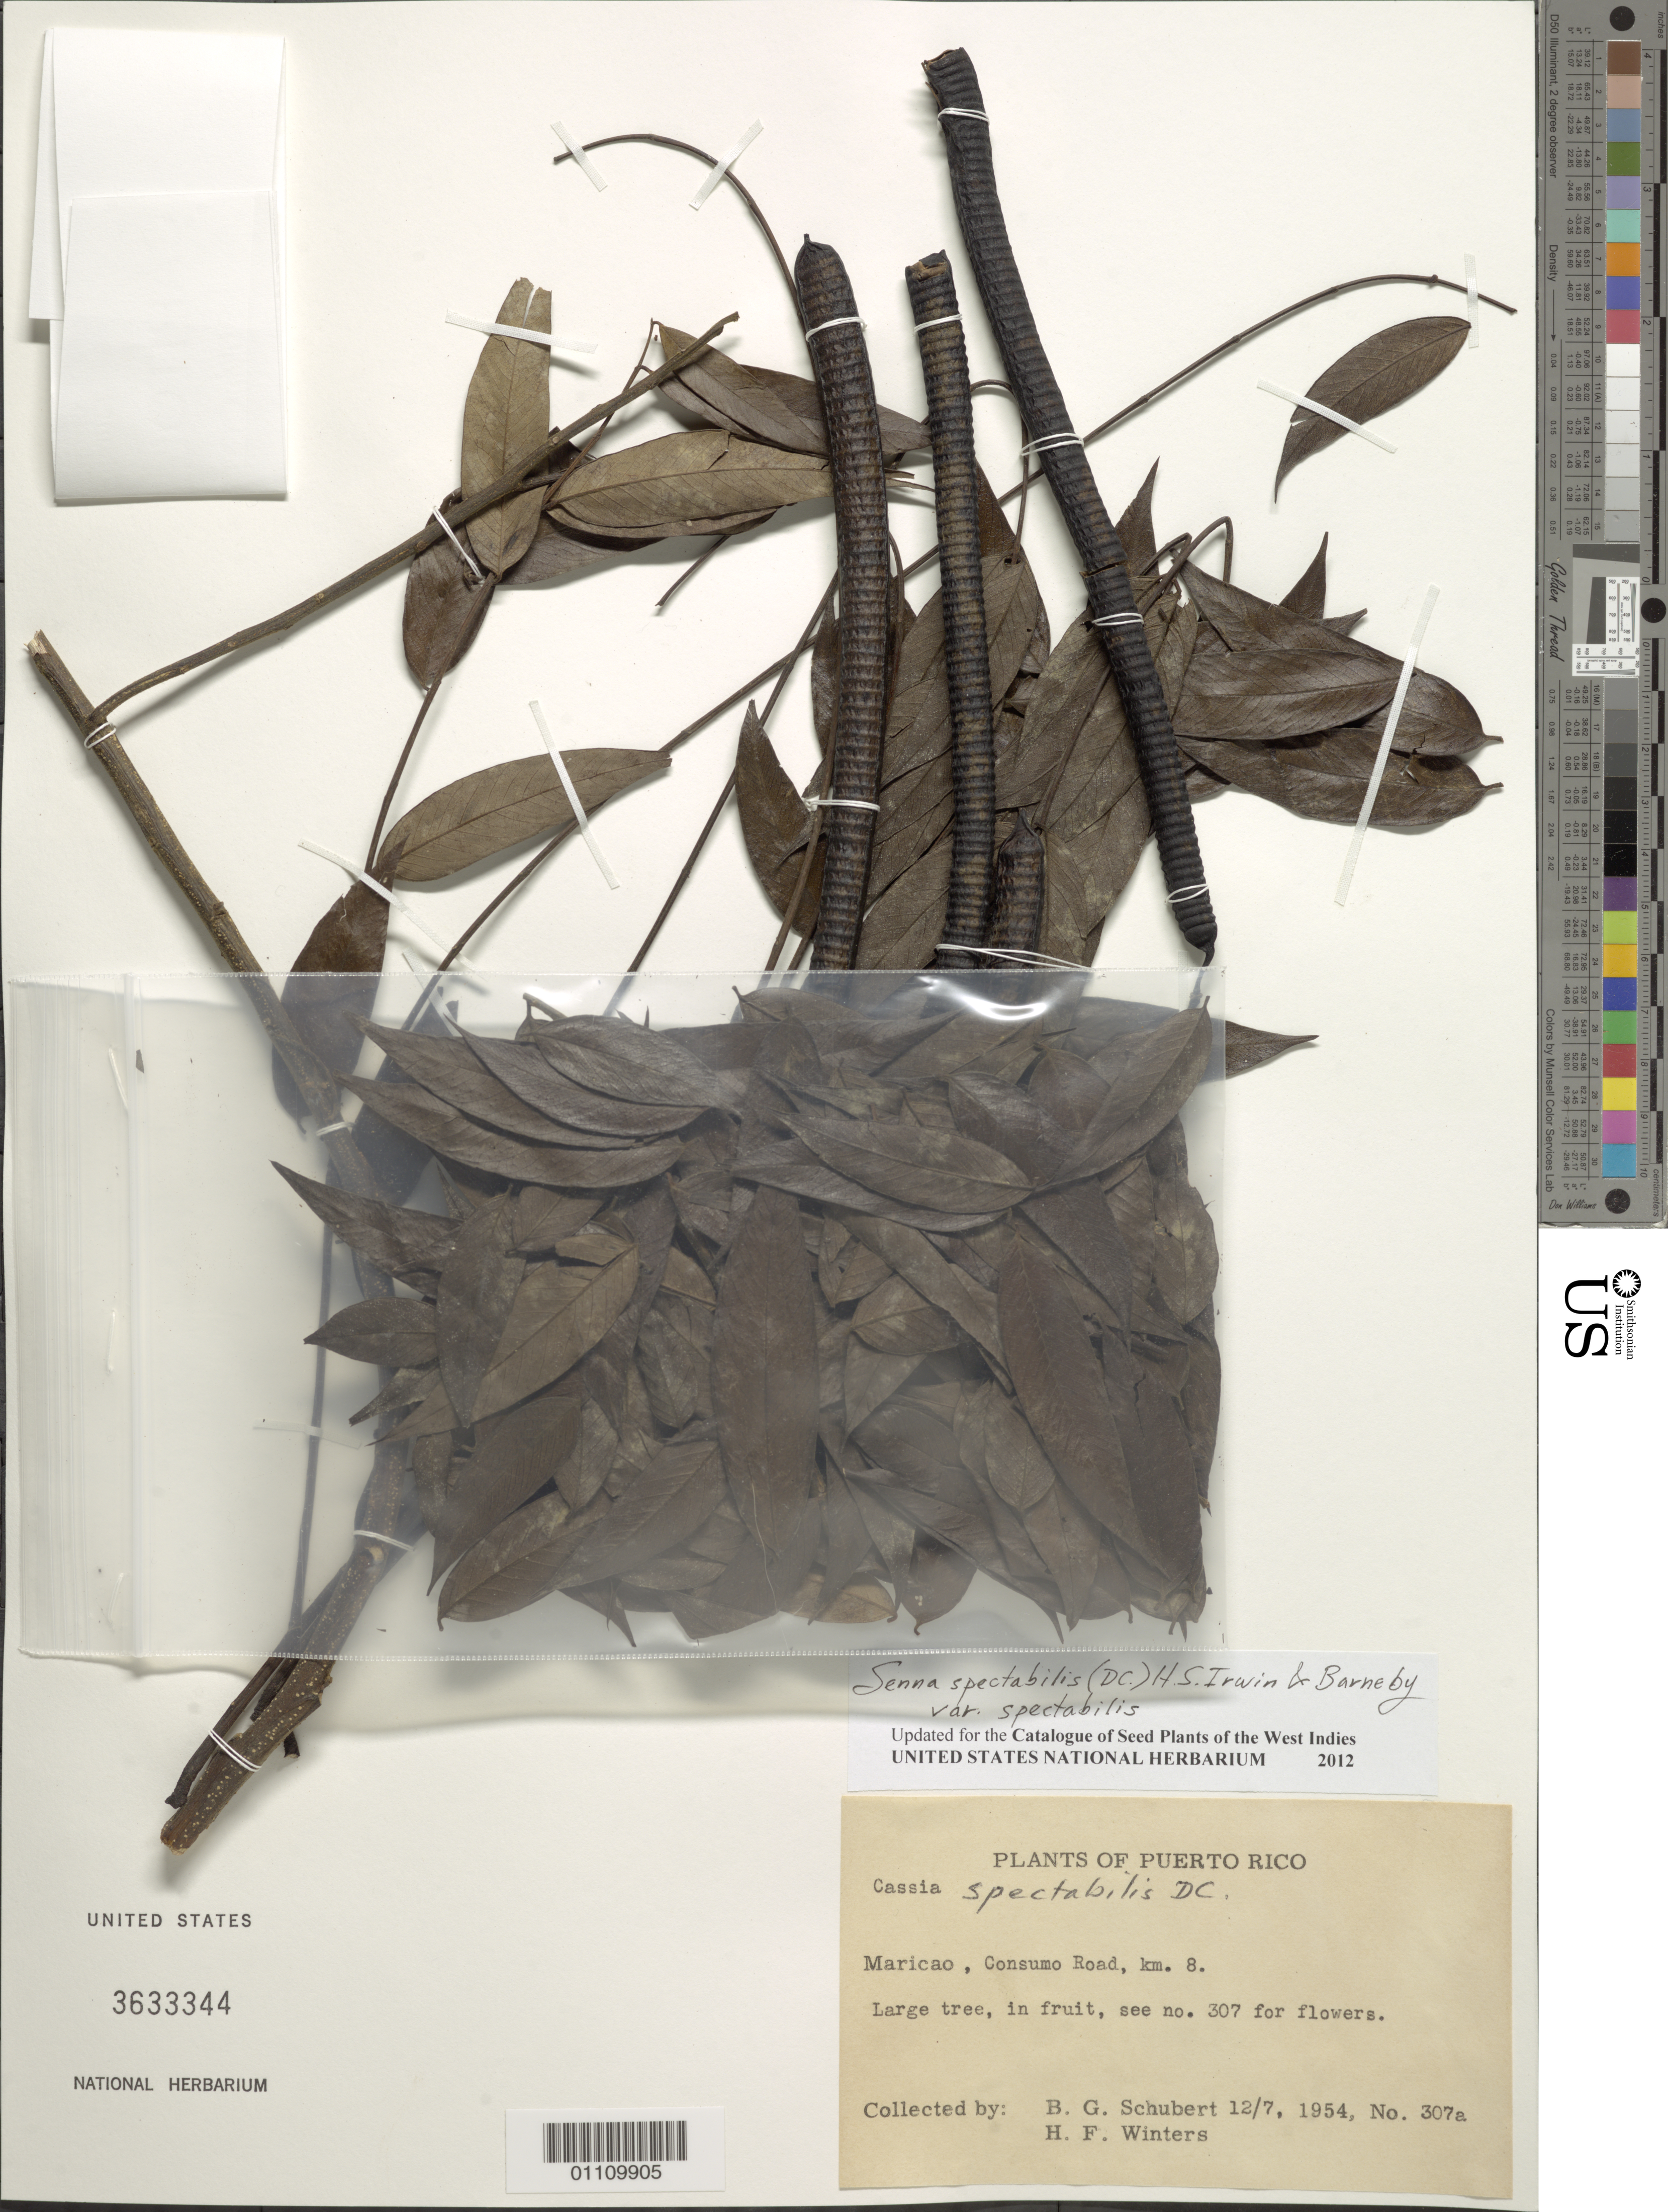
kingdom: Plantae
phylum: Tracheophyta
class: Magnoliopsida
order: Fabales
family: Fabaceae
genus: Senna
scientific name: Senna spectabilis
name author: (DC.) H.S. Irwin & Barneby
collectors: B. Schubert & H. Winters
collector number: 307 a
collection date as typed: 07 Dec 1954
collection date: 1954-12-09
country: Puerto Rico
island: Puerto Rico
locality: Maricao, Consumo Road, km 8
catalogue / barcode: US 3633344